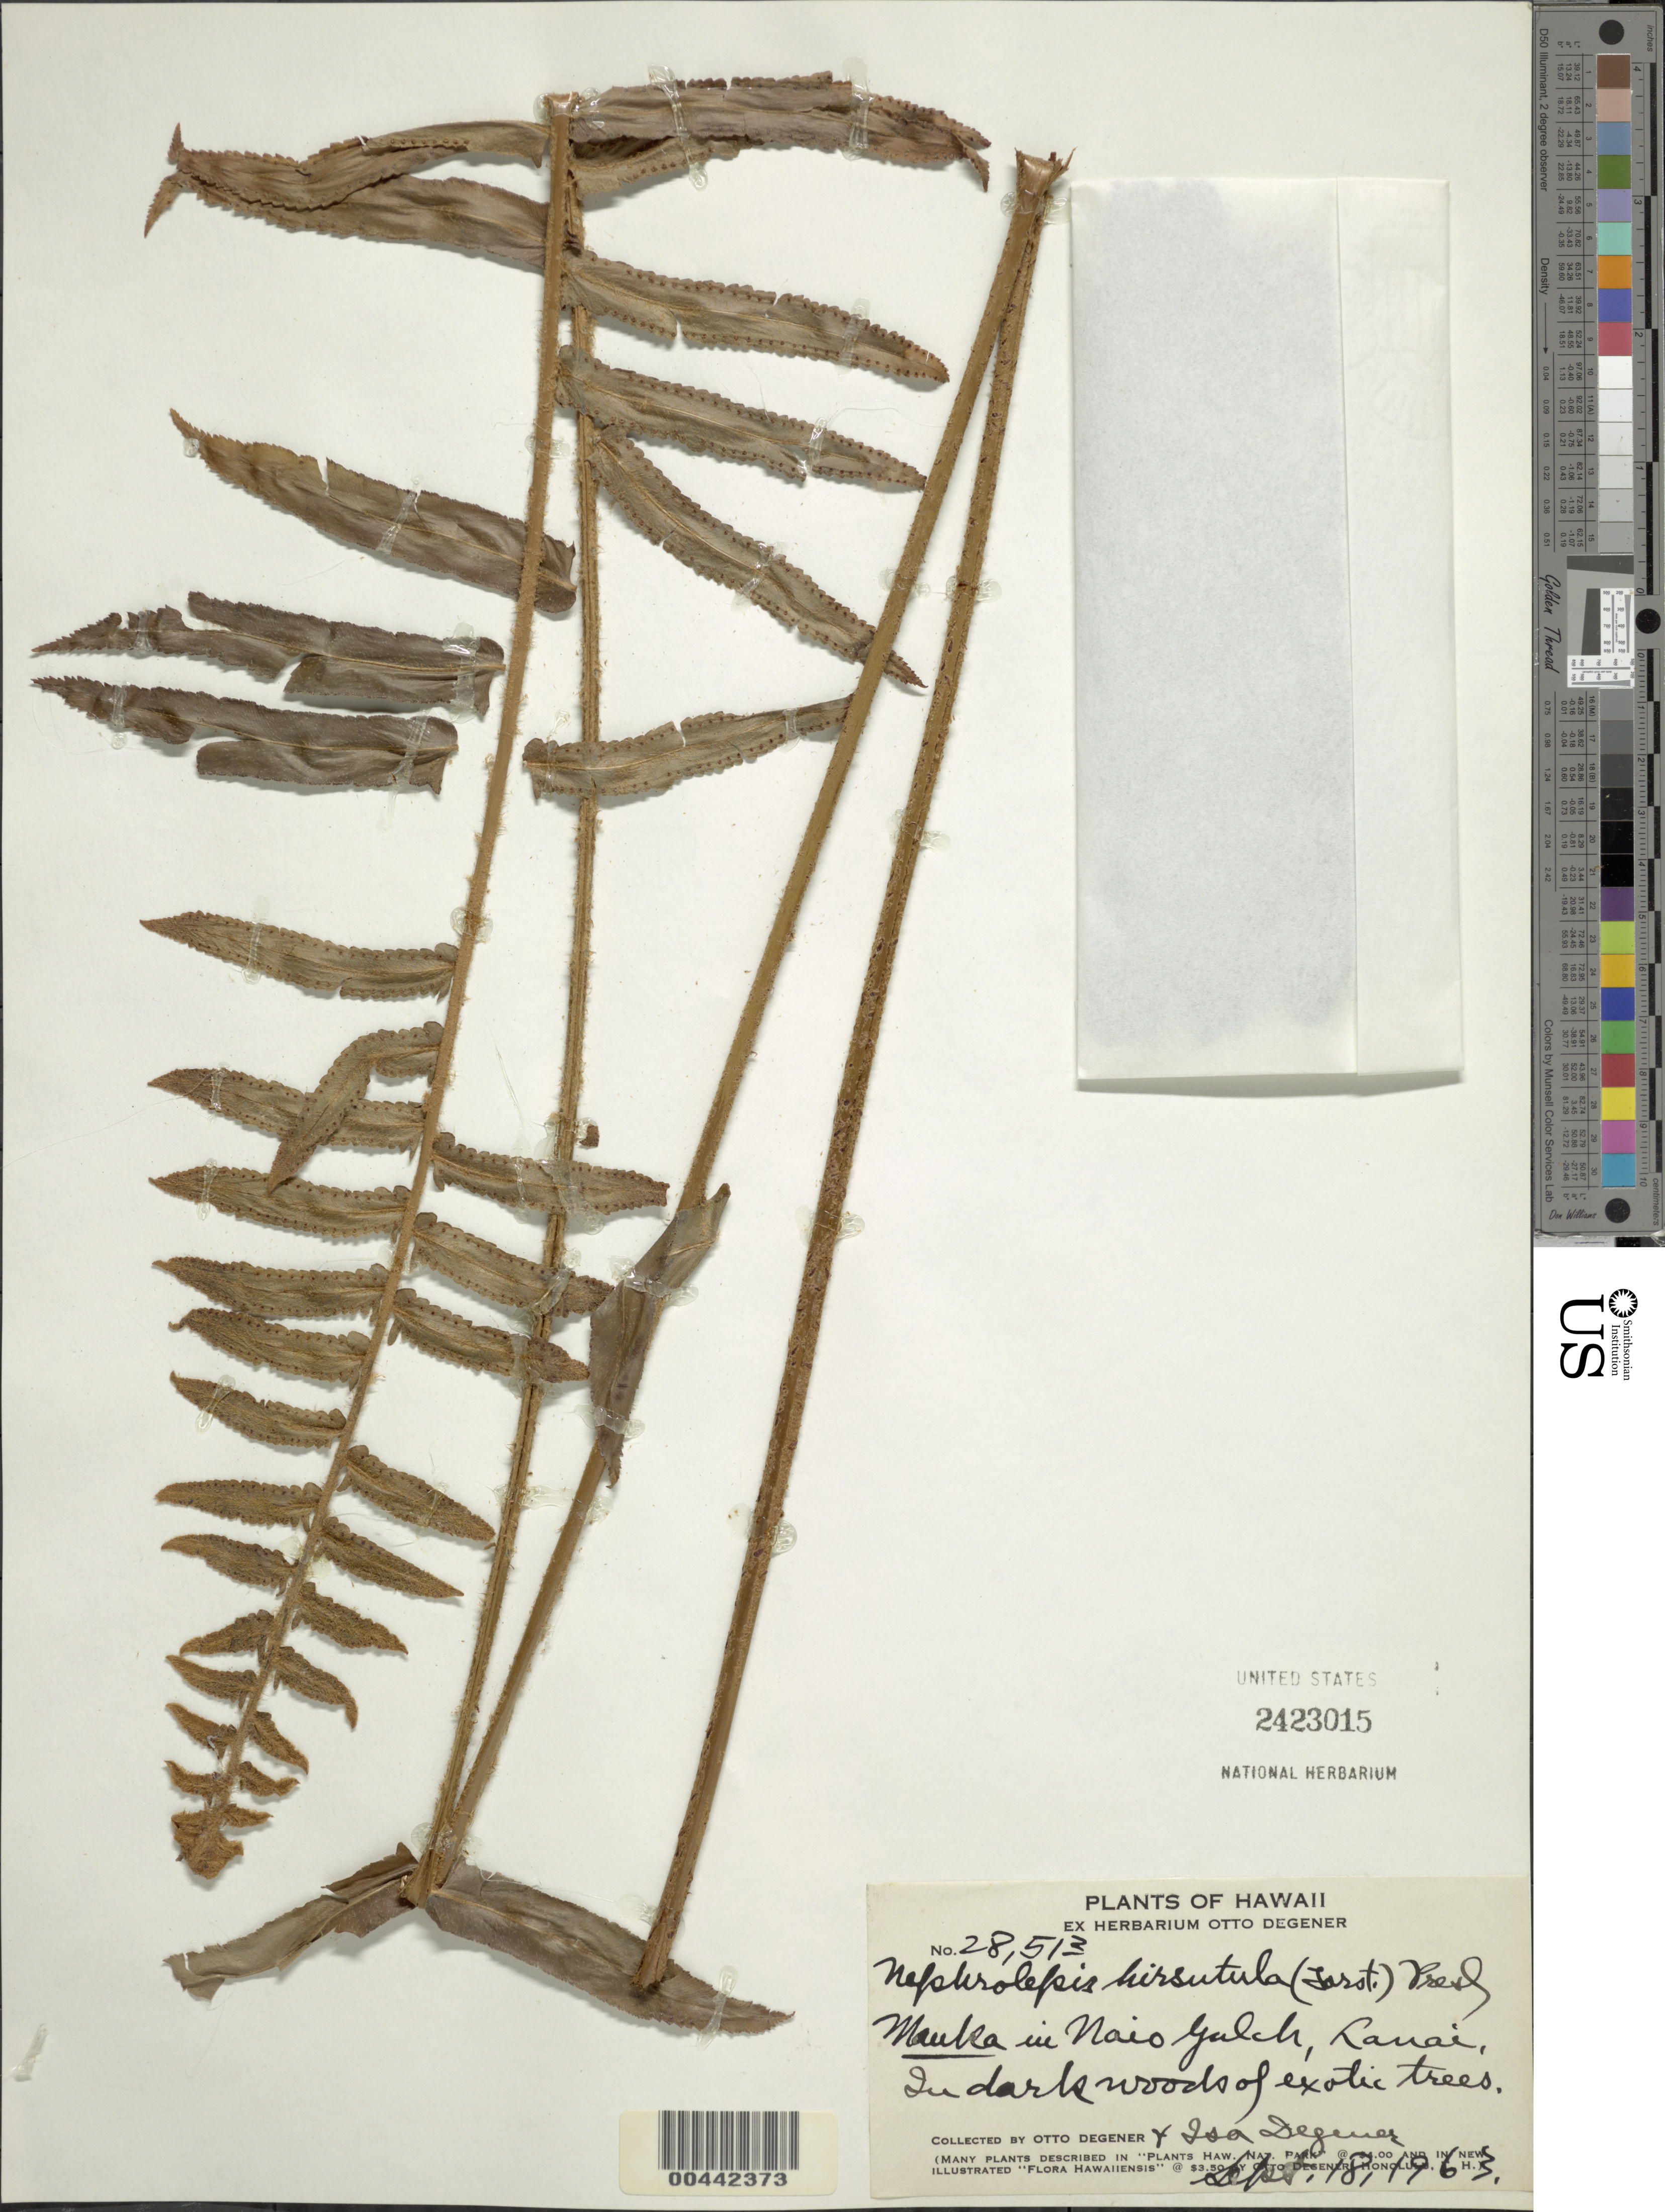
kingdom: Plantae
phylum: Tracheophyta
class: Polypodiopsida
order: Polypodiales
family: Nephrolepidaceae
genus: Nephrolepis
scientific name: Nephrolepis multiflora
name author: (Roxb.) F.M. Jarrett ex C.V. Morton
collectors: O. Degener & I. Degener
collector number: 28513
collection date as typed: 18 Sep 1963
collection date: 1963-09-18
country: United States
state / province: Hawaii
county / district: Maui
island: Lana'i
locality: Mauka in Naio Gulch, Lanai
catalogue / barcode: US 2423015